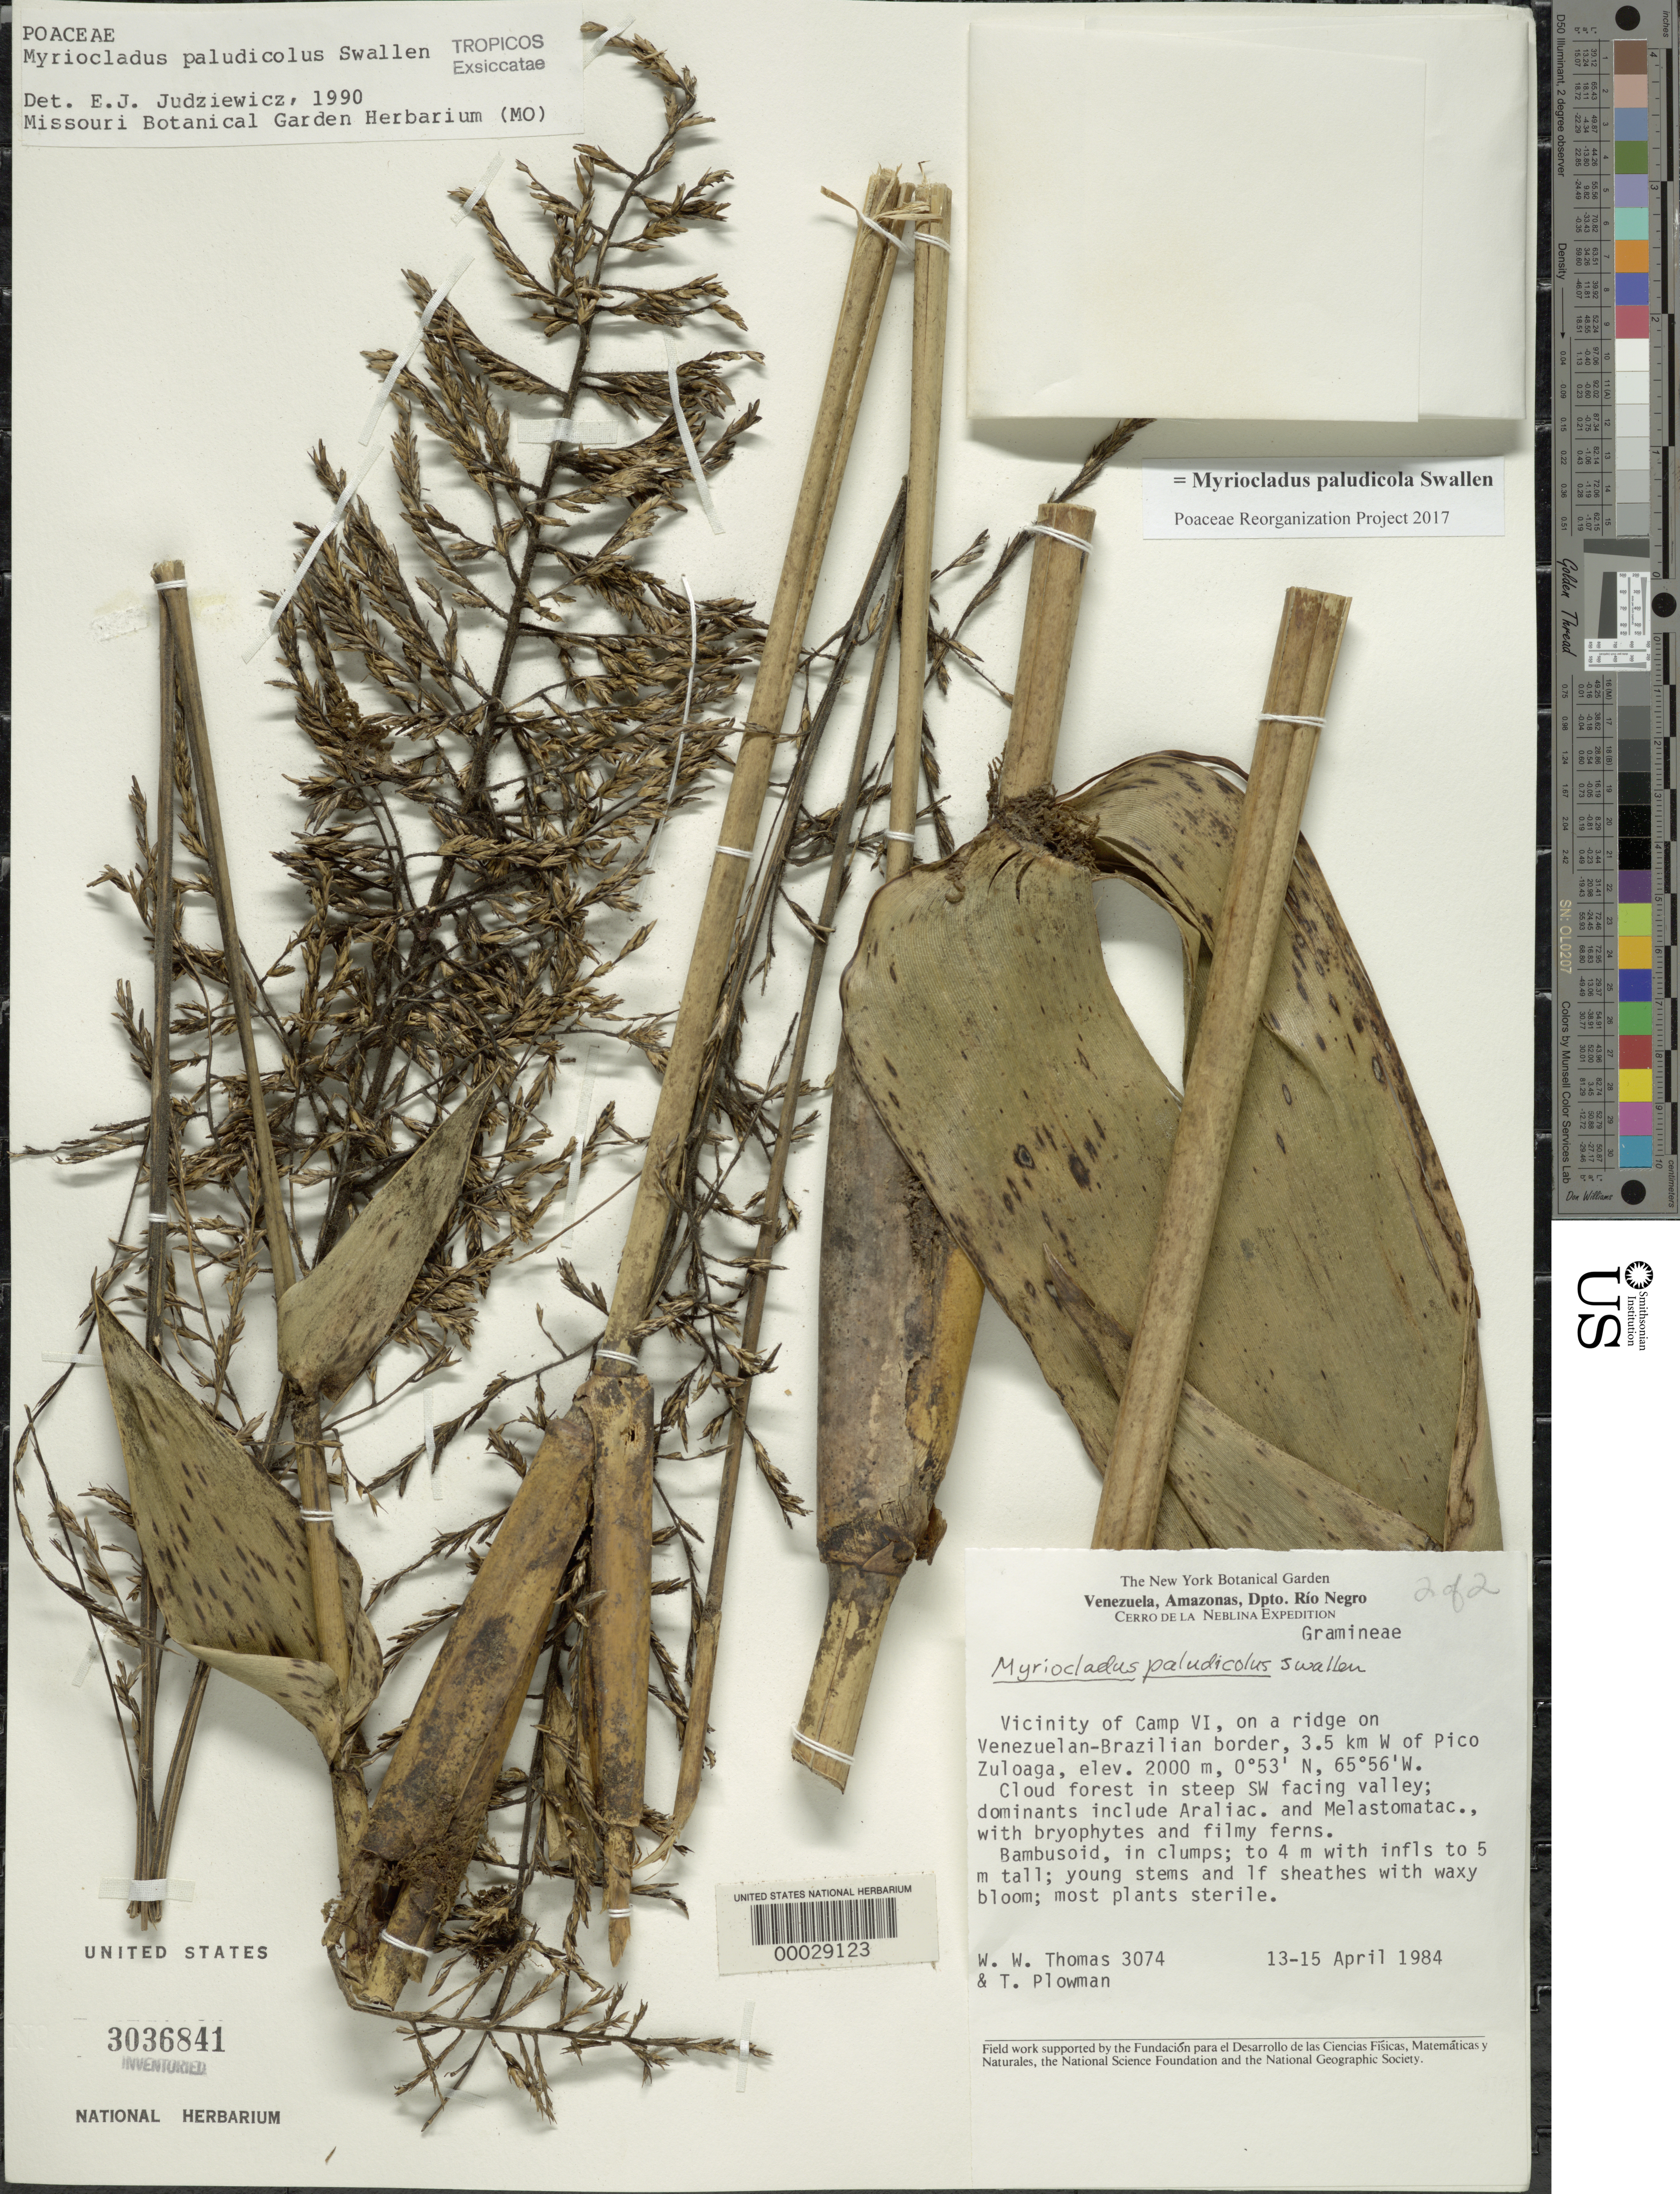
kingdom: Plantae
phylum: Tracheophyta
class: Liliopsida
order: Poales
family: Poaceae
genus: Myriocladus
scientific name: Myriocladus paludicola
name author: Swallen in Maguire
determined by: Judziewicz, E. J.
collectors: W. W. Thomas & T. Plowman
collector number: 3074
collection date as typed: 13 Apr 1984 to 15 Apr 1984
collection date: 1984-04-13/1984-04-15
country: Venezuela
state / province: Amazonas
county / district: Rio Negro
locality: Vicinity of camp vi, on a ridge on venezuelan-brazilian border, 3.5 km w of pico zuloaga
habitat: Cloud forest on steep sw facing valley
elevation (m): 2000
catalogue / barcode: US 3036841